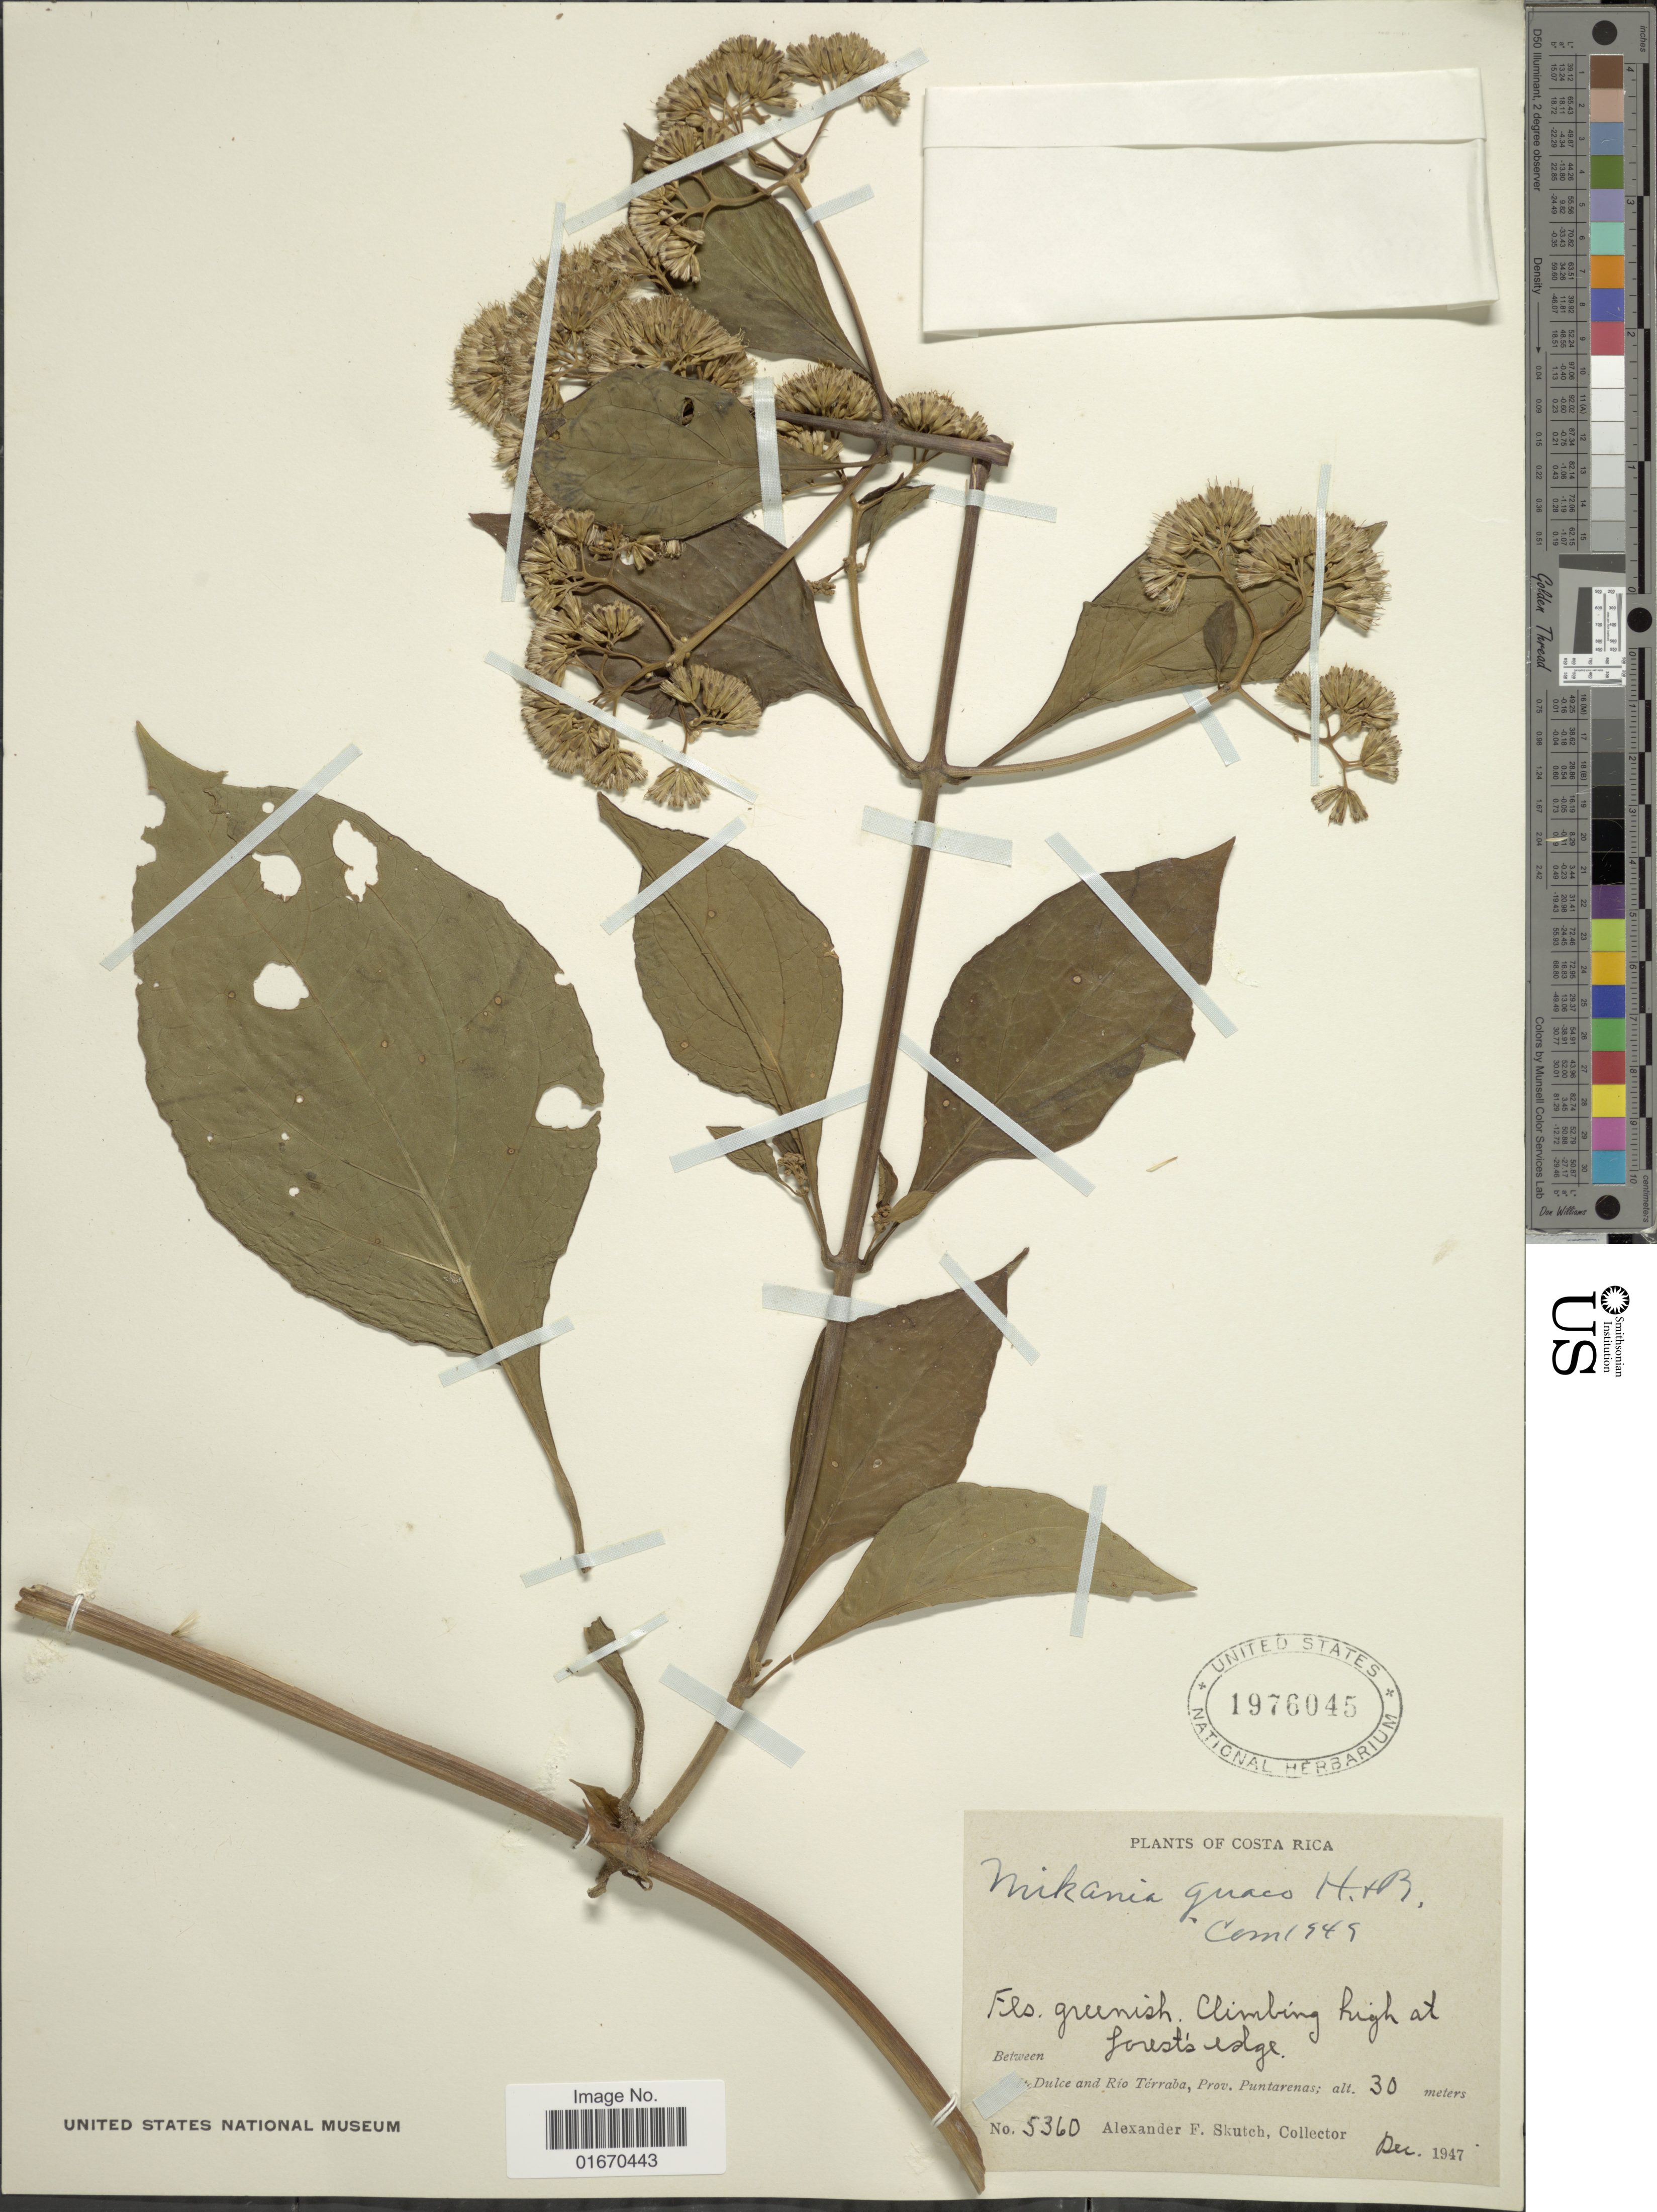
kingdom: Plantae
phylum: Tracheophyta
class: Magnoliopsida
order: Asterales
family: Asteraceae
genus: Mikania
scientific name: Mikania guaco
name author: Humb. & Bonpl.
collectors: A. F. Skutch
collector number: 5360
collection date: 1947-12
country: Costa Rica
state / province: Puntarenas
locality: Between Dulce and Rio Terraba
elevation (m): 30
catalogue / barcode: US 1976045